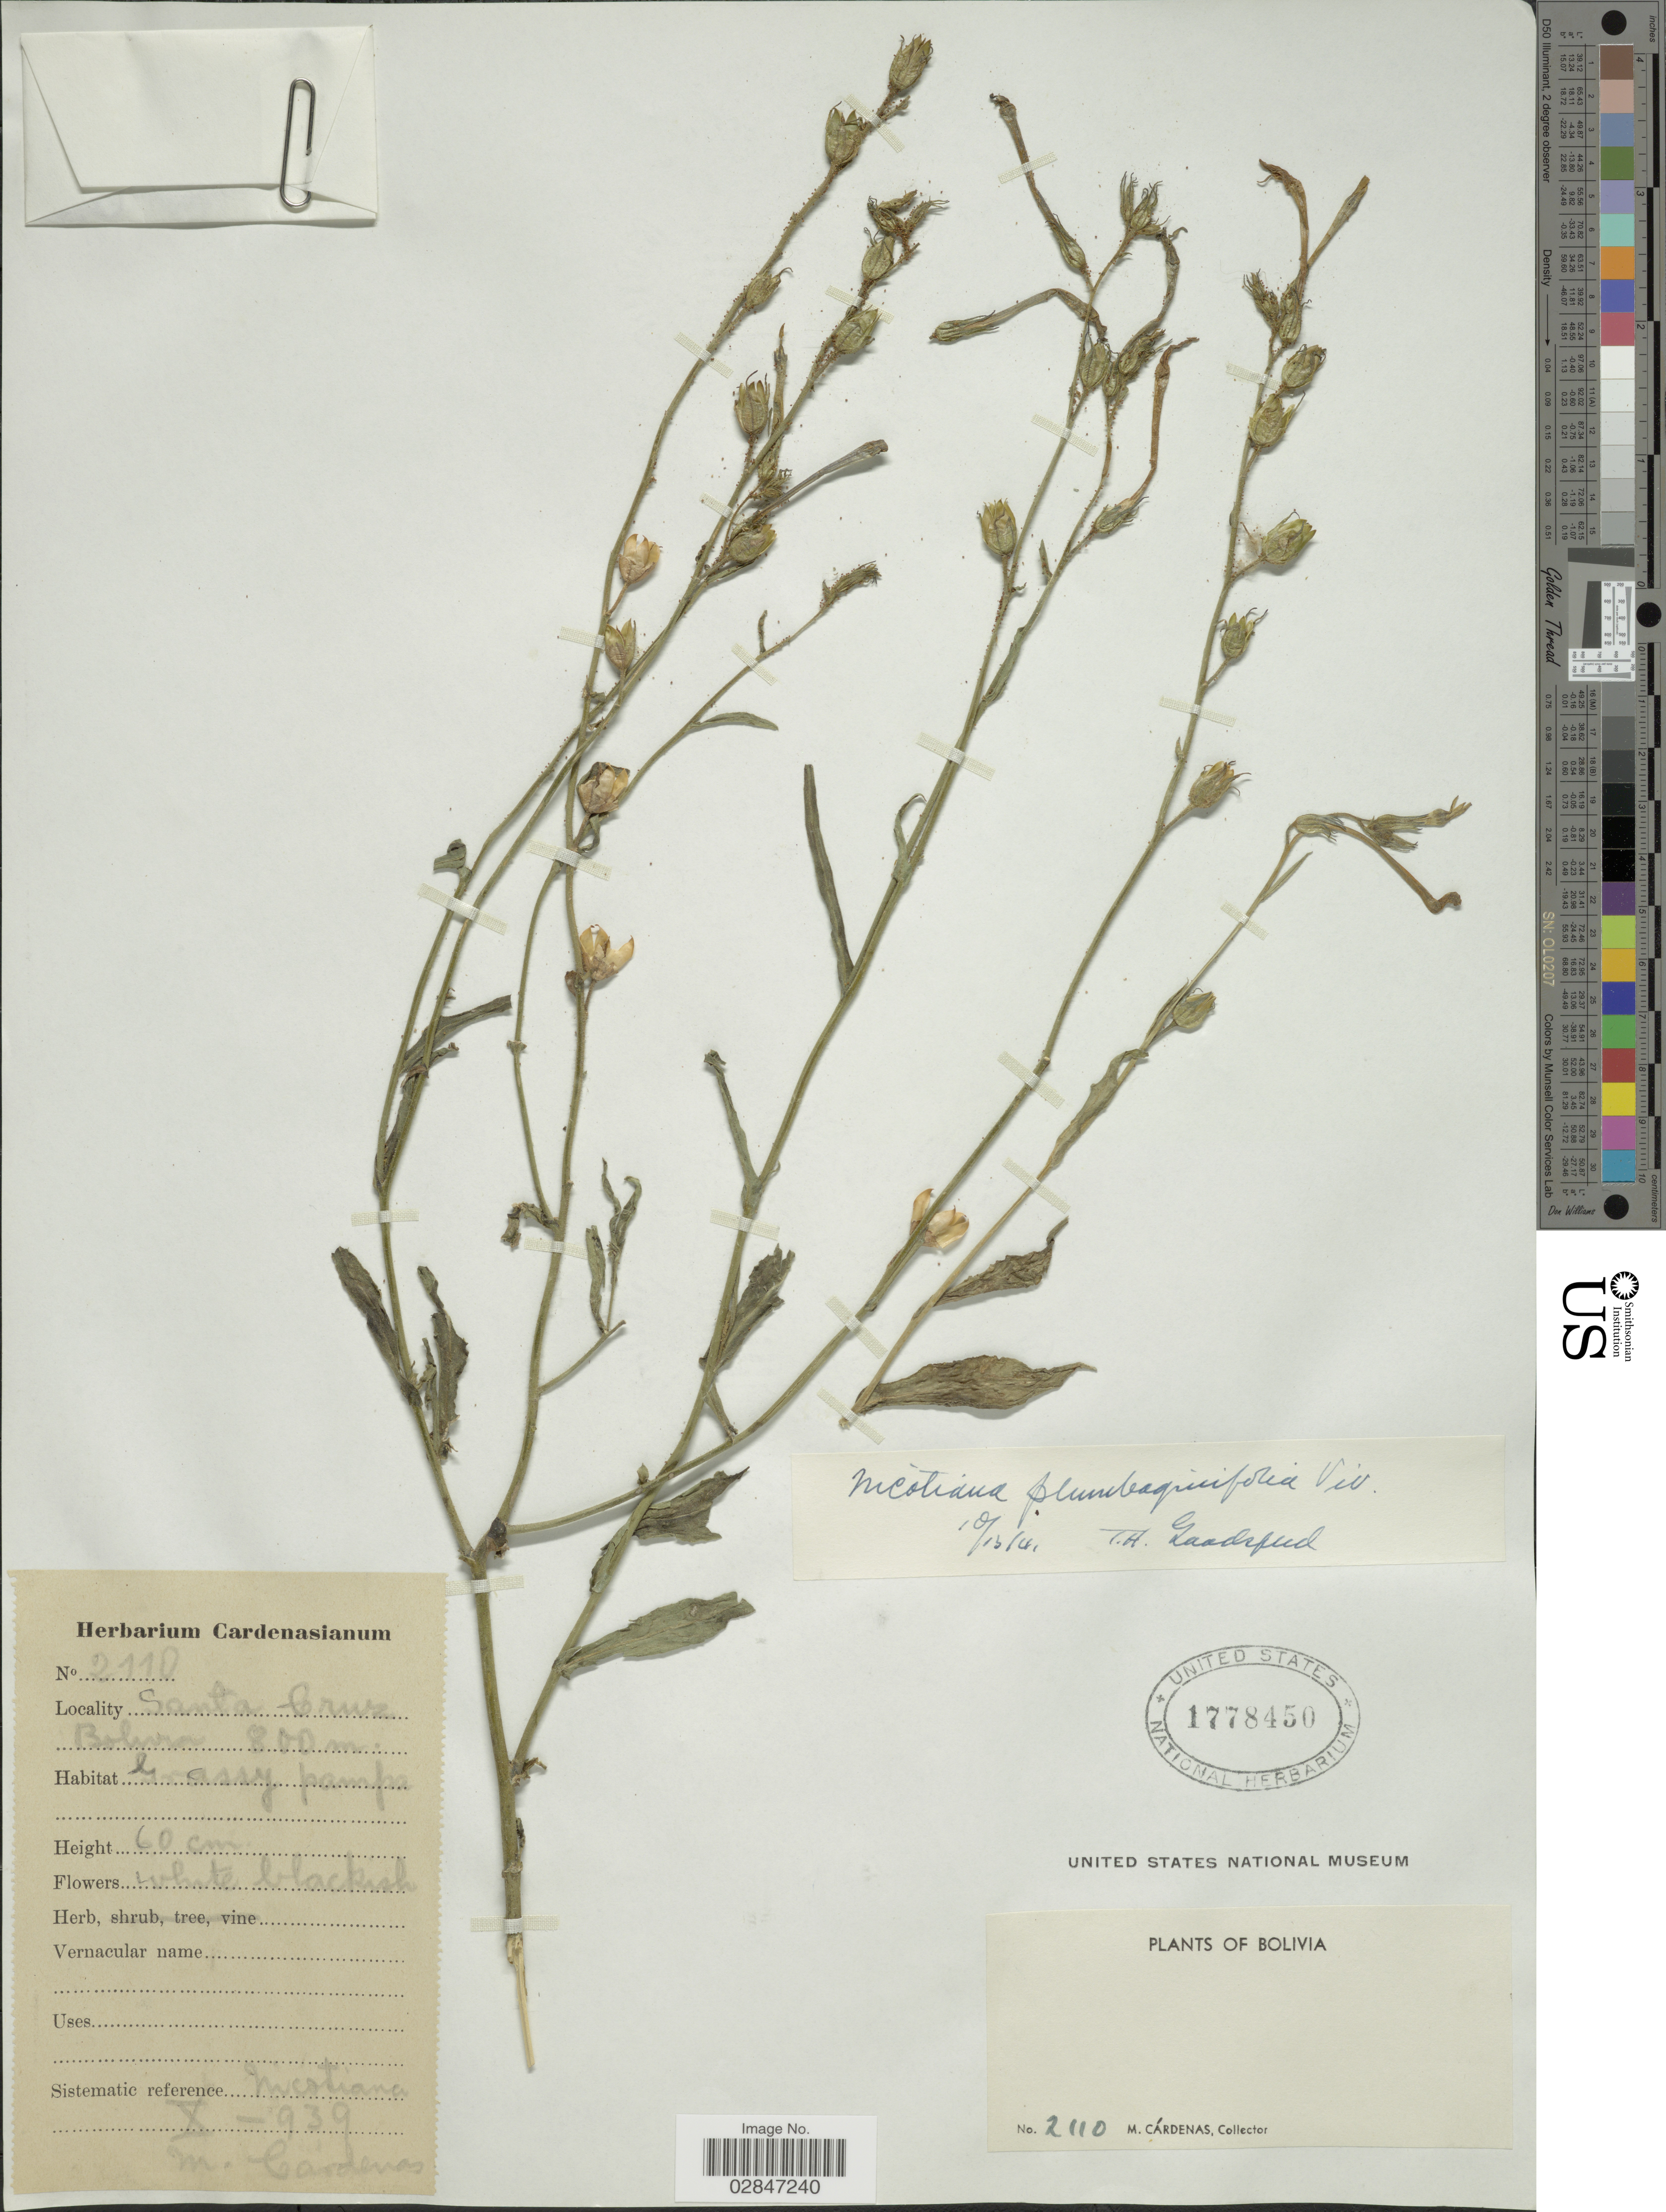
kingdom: Plantae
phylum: Tracheophyta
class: Magnoliopsida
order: Solanales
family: Solanaceae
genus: Nicotiana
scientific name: Nicotiana plumbaginifolia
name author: Viv.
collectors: M. Cárdenas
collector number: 2110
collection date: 1939-10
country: Bolivia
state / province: Santa Cruz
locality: Santa Cruz, Bolivia.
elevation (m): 800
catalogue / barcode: US 1778450